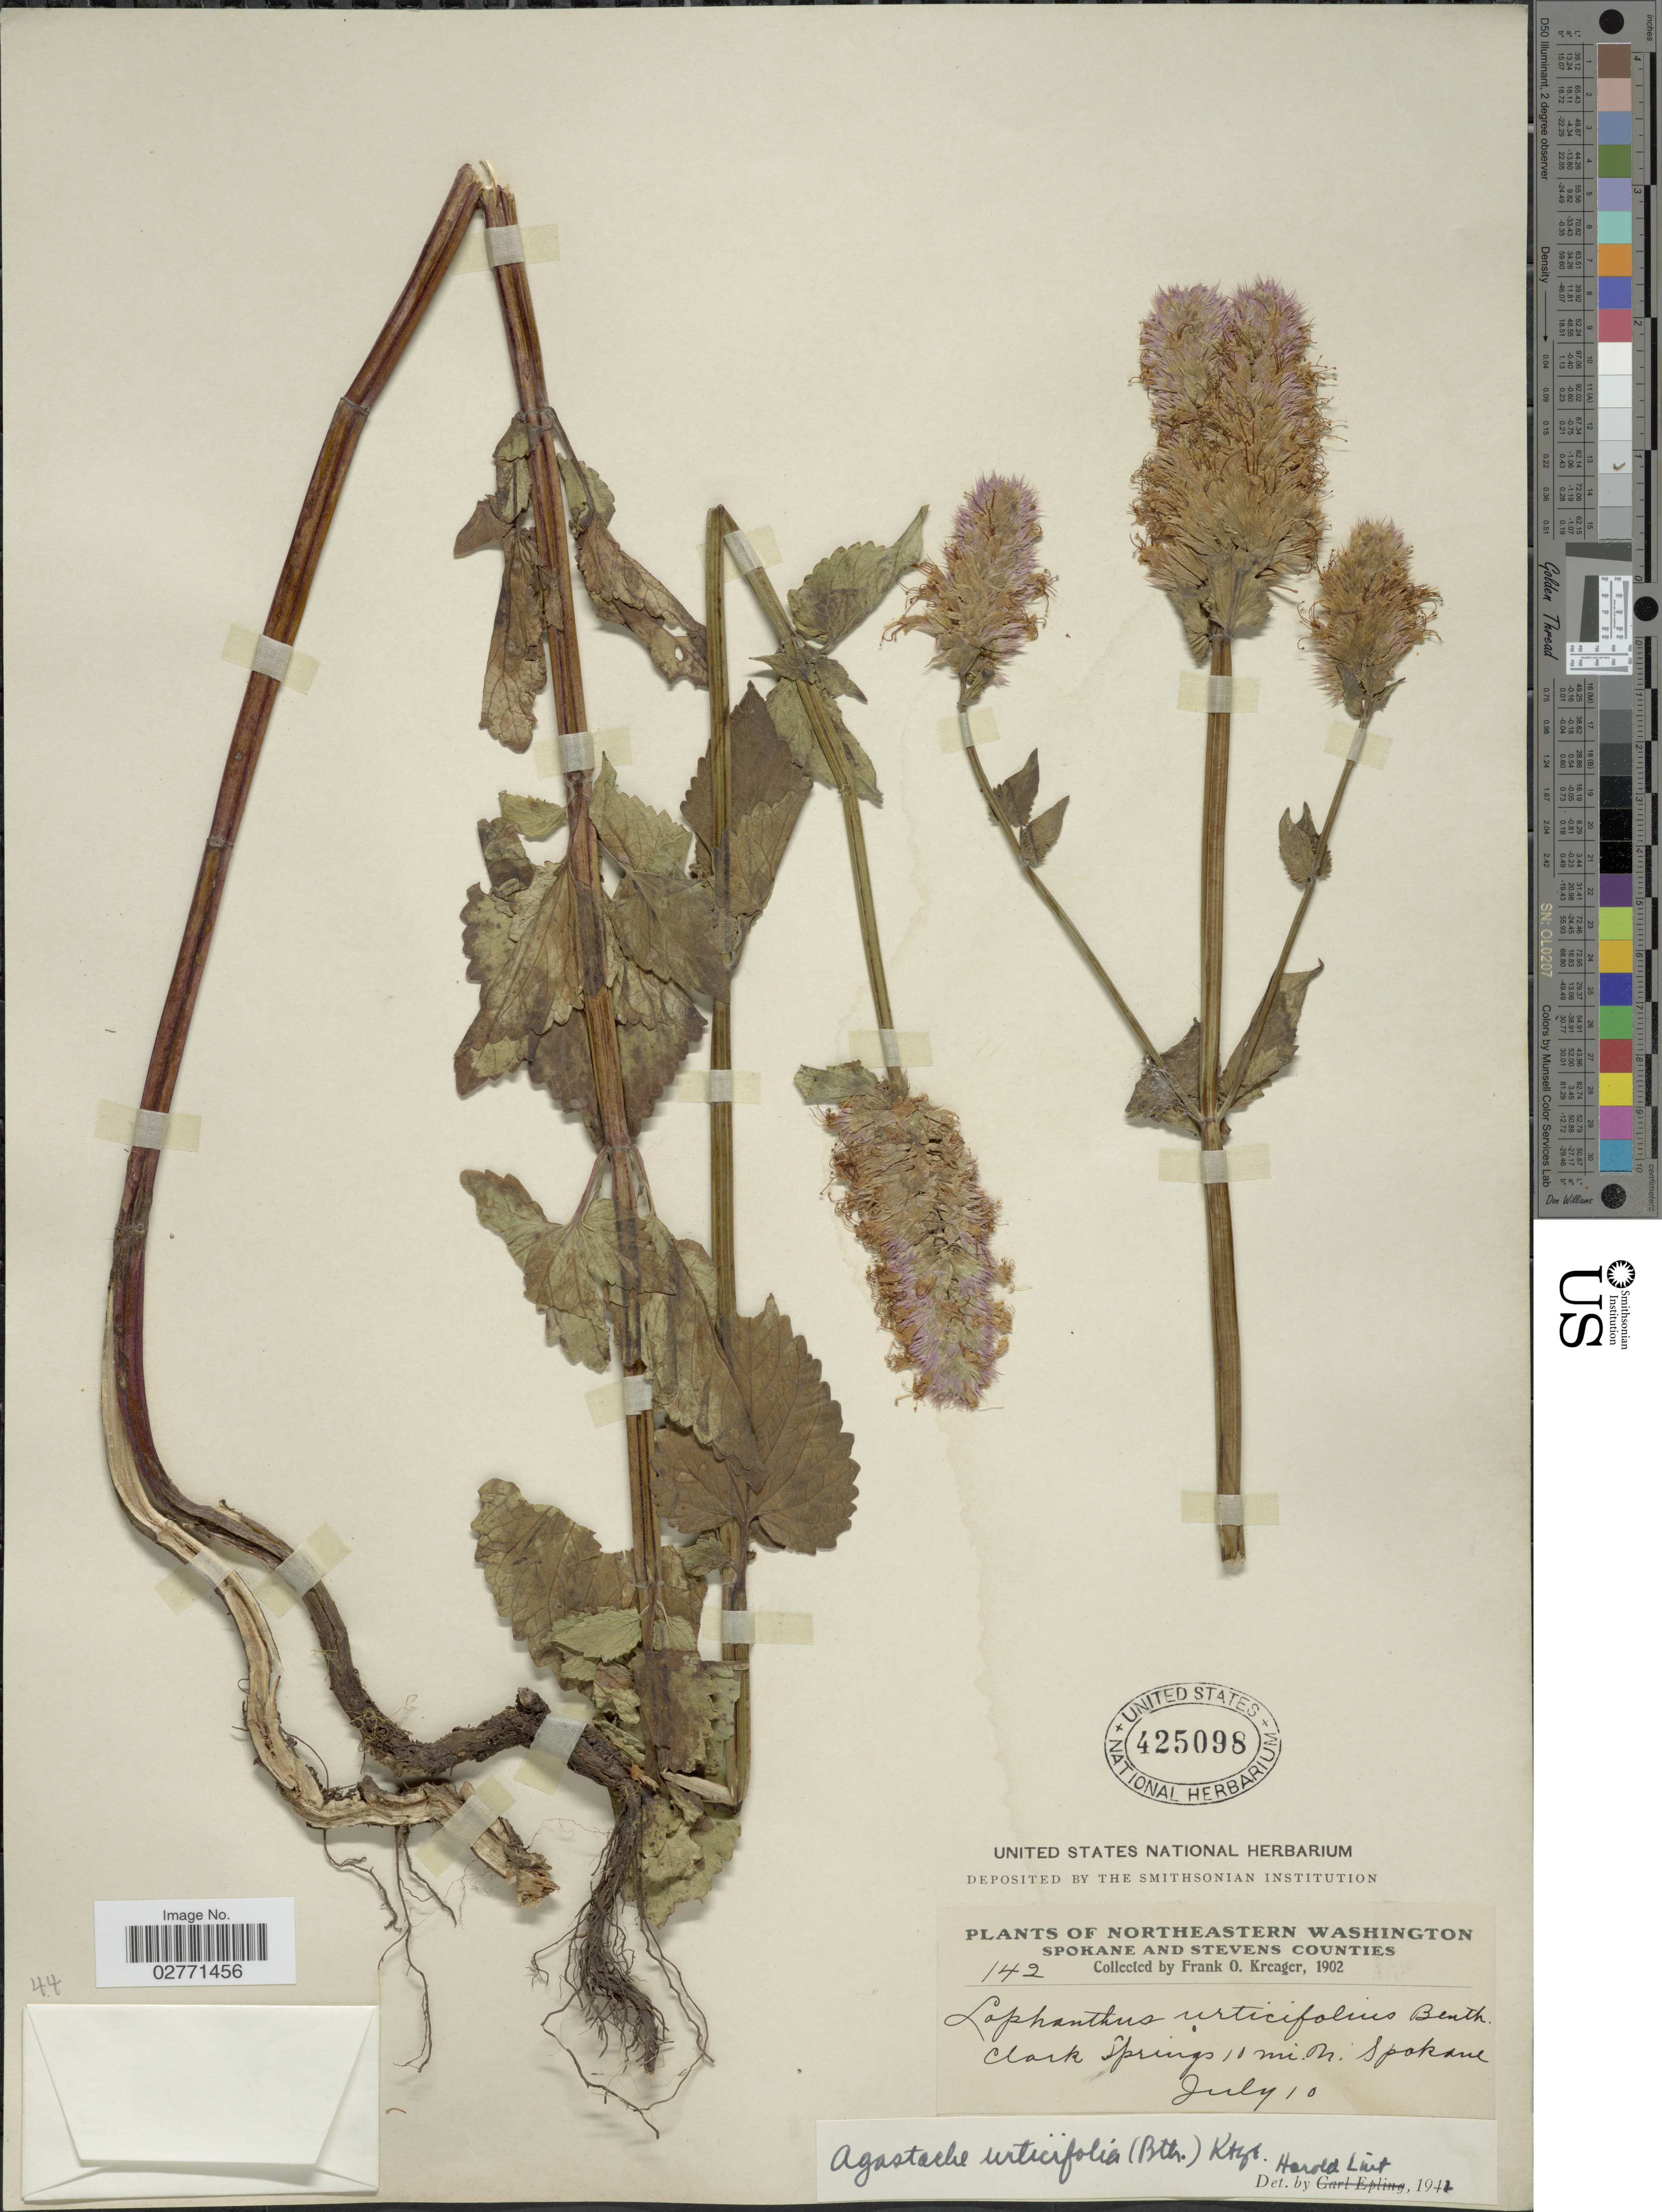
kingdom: Plantae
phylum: Tracheophyta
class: Magnoliopsida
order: Lamiales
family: Lamiaceae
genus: Agastache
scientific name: Agastache urticifolia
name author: (Benth.) Kuntze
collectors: F. Kreager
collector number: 142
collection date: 1902-07-10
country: United States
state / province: Washington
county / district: Spokane / Stevens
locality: Northeastern Washington. Spokane and Stevens Counties. Clark Springs 10 mi. on Spokane.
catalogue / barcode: US 425098